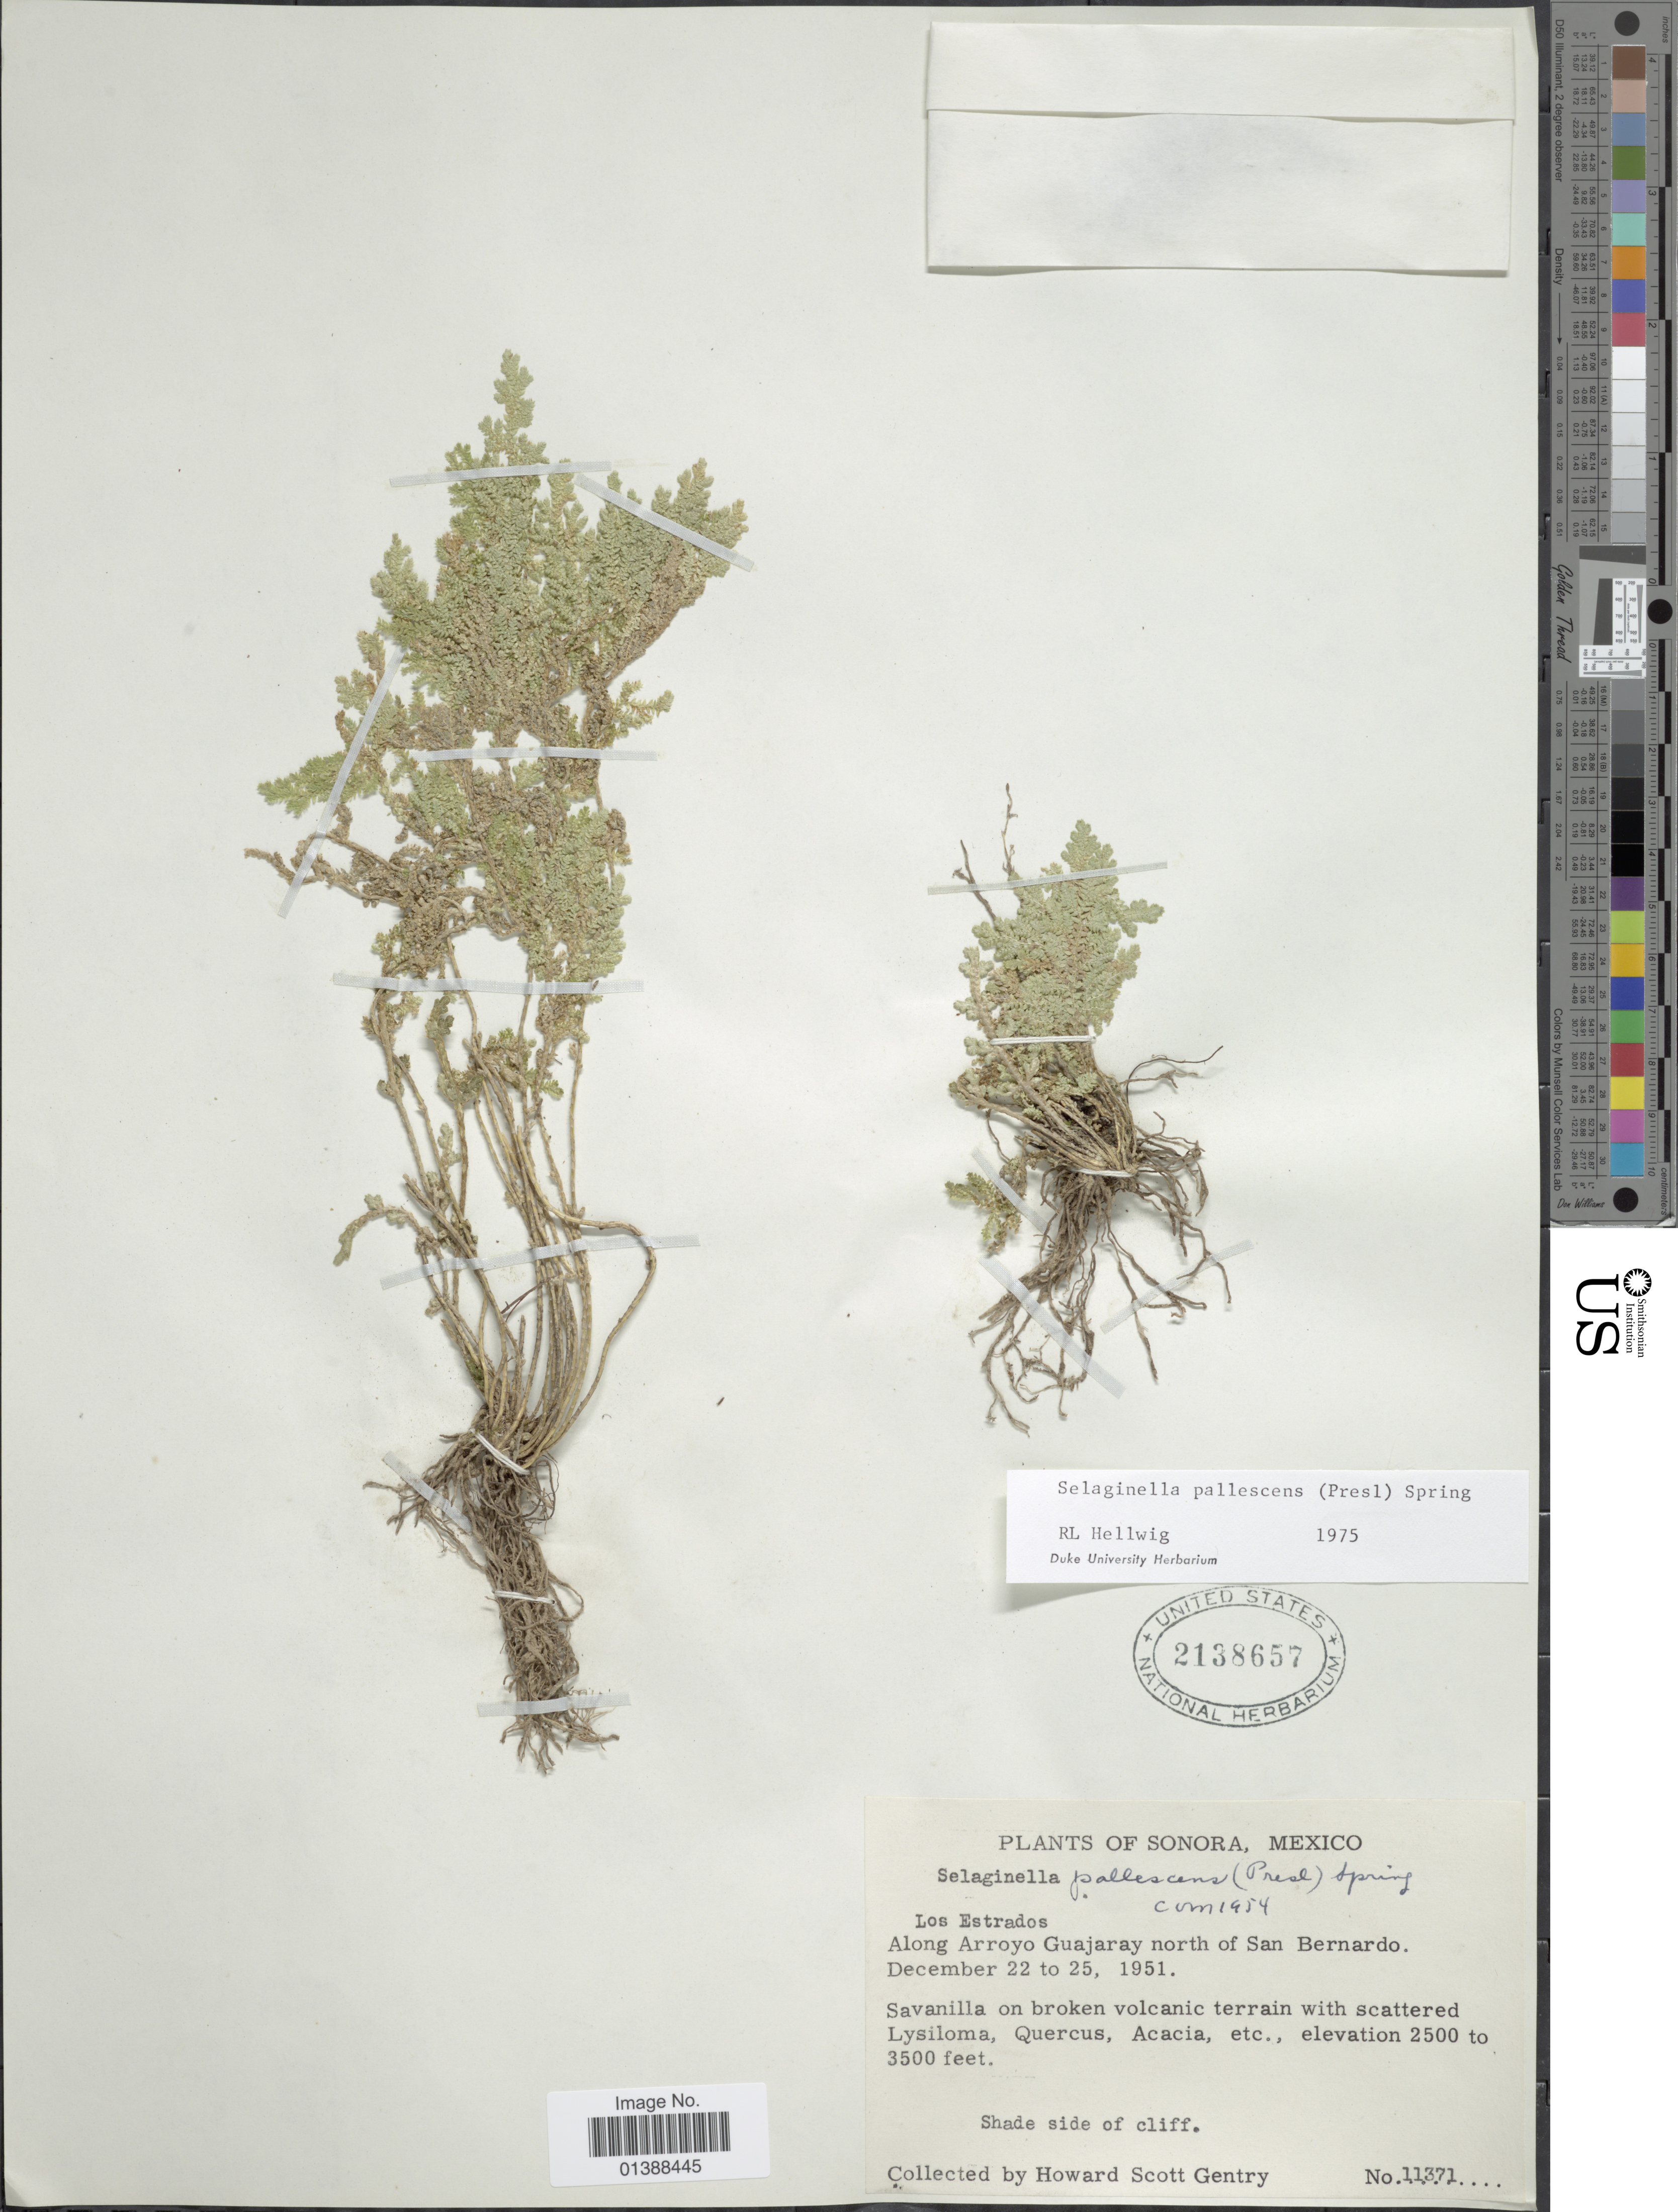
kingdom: Plantae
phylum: Tracheophyta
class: Lycopodiopsida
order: Selaginellales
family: Selaginellaceae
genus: Selaginella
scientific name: Selaginella pallescens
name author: (C. Presl) Spring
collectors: H. S. Gentry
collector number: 11371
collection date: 1951-12-22/1951-12-25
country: Mexico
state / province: Sonora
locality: Los Estrados, Along Arroyo Guajaray north of San Bernando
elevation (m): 762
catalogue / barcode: US 2138657